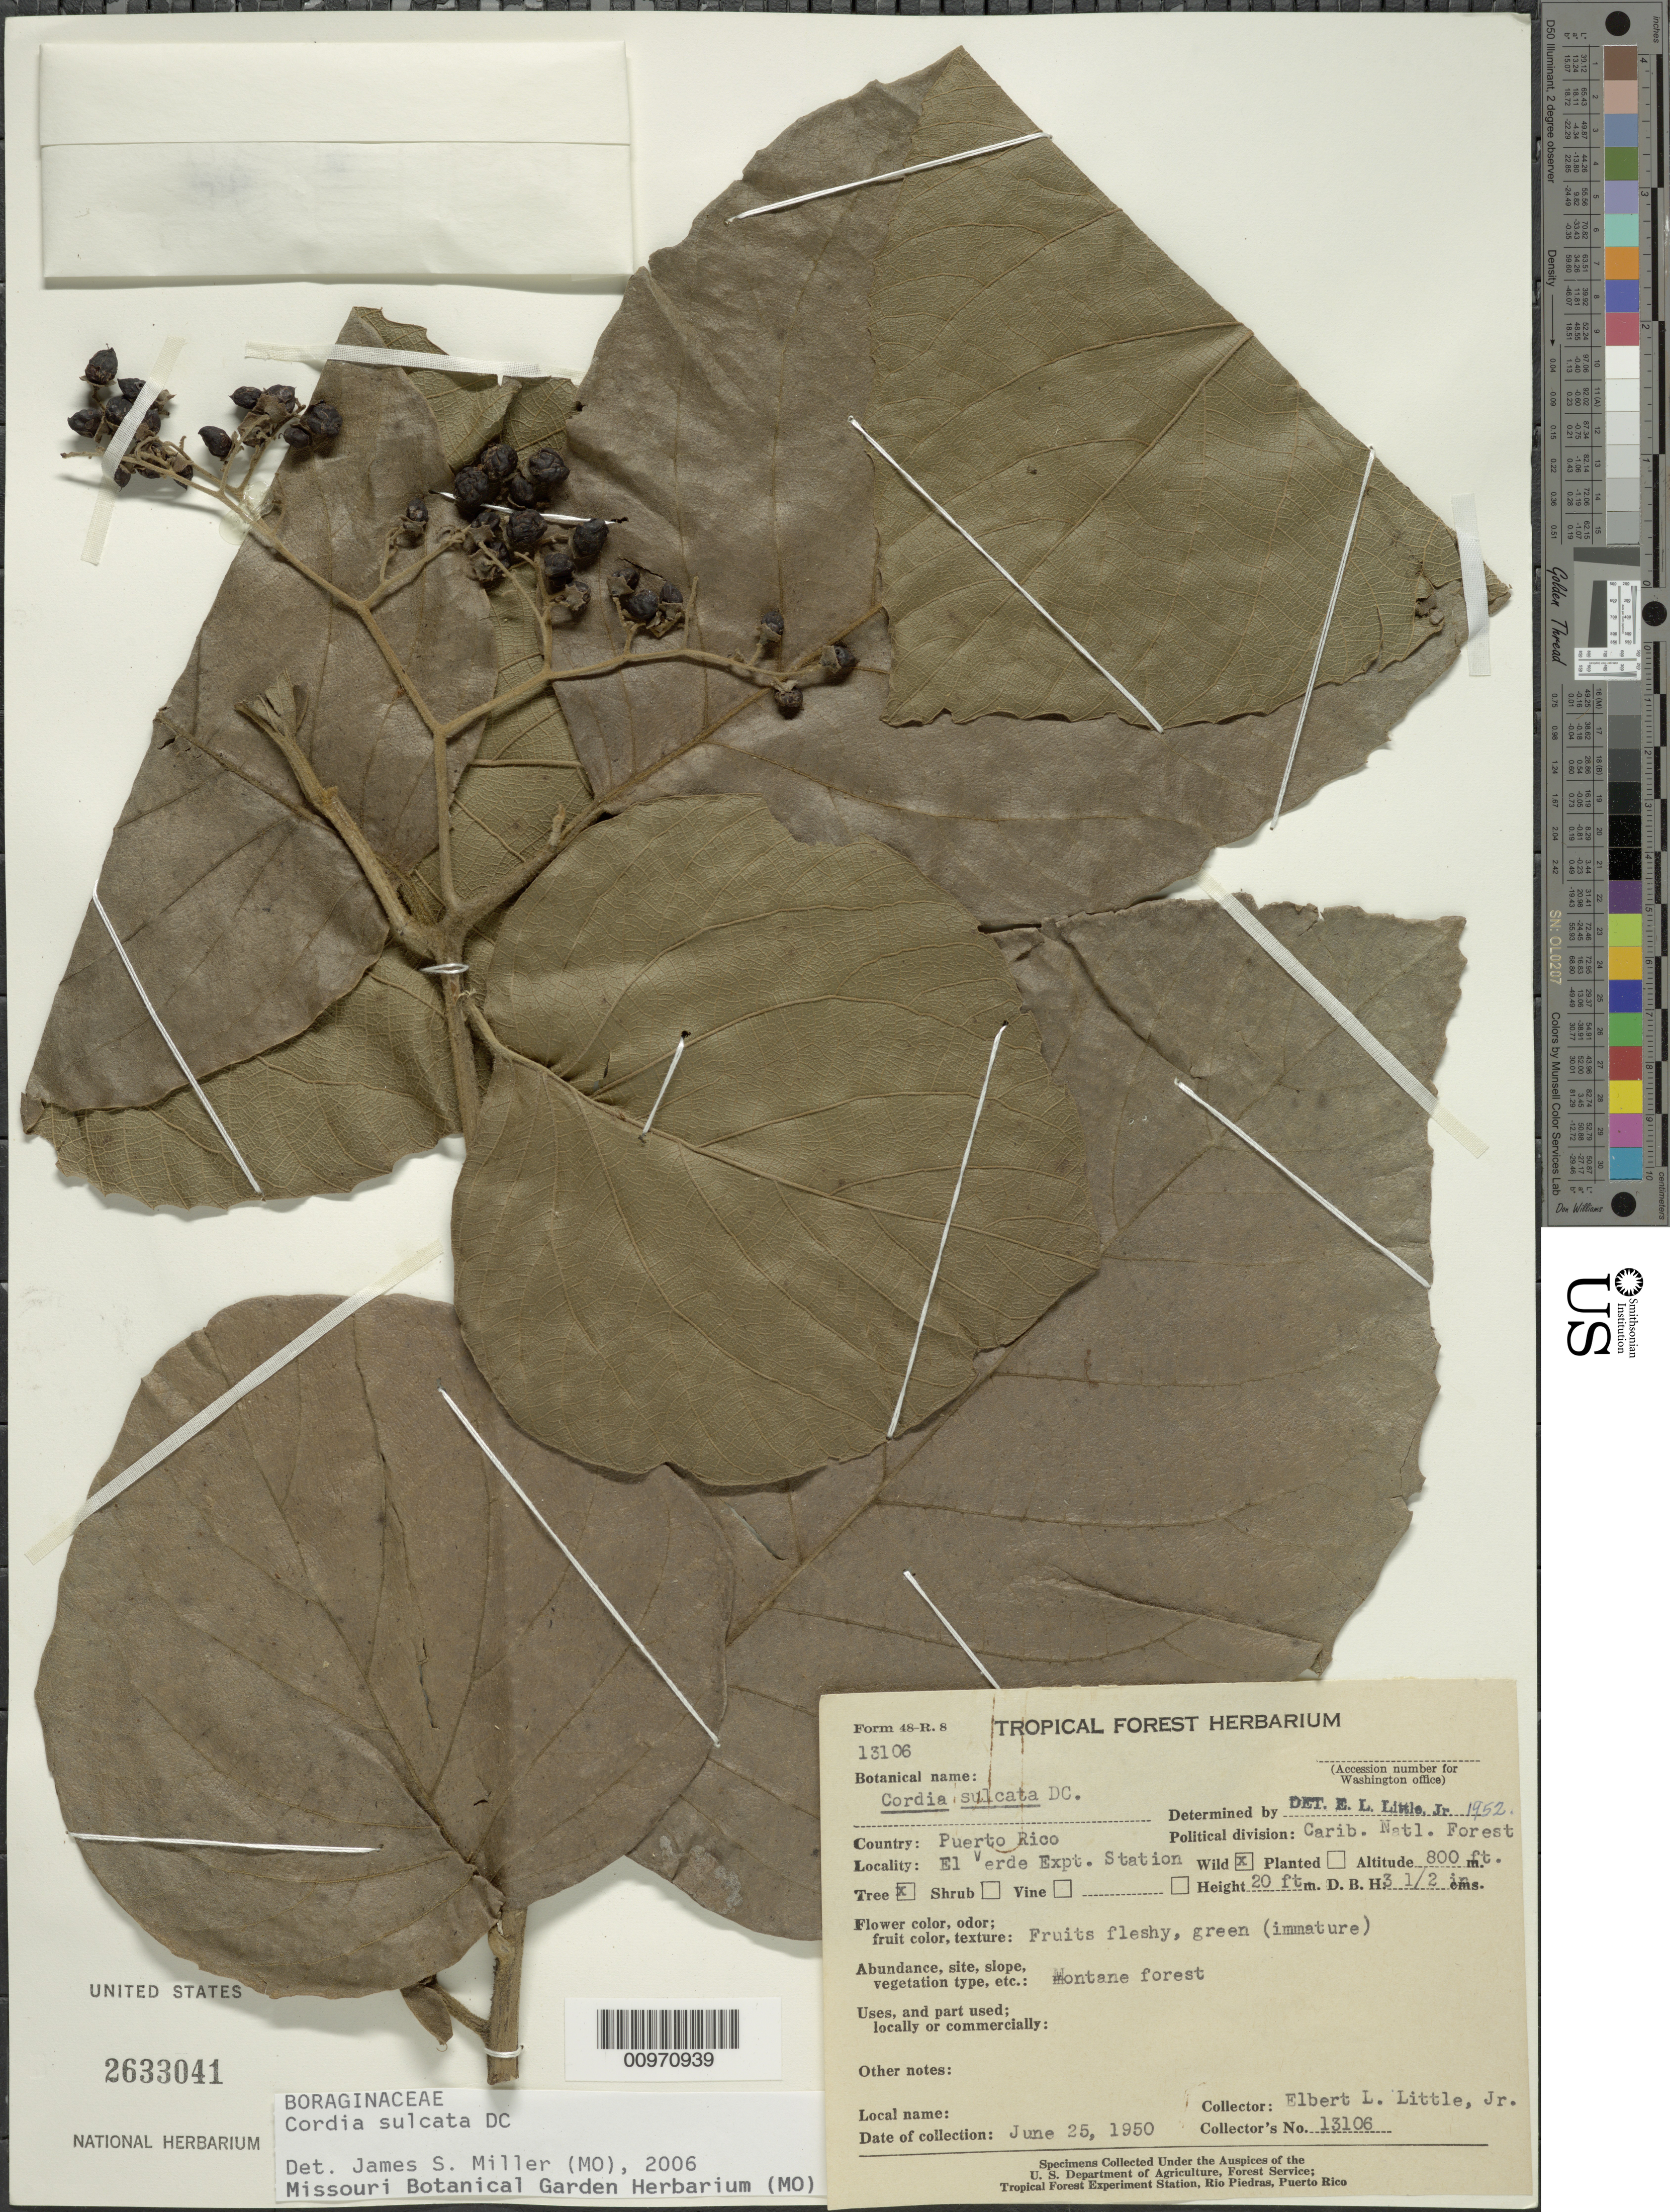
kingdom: Plantae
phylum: Tracheophyta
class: Magnoliopsida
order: Boraginales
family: Cordiaceae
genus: Cordia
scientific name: Cordia sulcata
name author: DC.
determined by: Miller, James S., (MO), Missouri Botanical Garden (UNITED STATES)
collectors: E. L. Little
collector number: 13106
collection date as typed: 25 Jun 1950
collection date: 1950-06-25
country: Puerto Rico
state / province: Río Grande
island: Puerto Rico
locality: Carib. Natl. Forest, El Verde Sept. Station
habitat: Montane forest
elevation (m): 244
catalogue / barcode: US 2633041